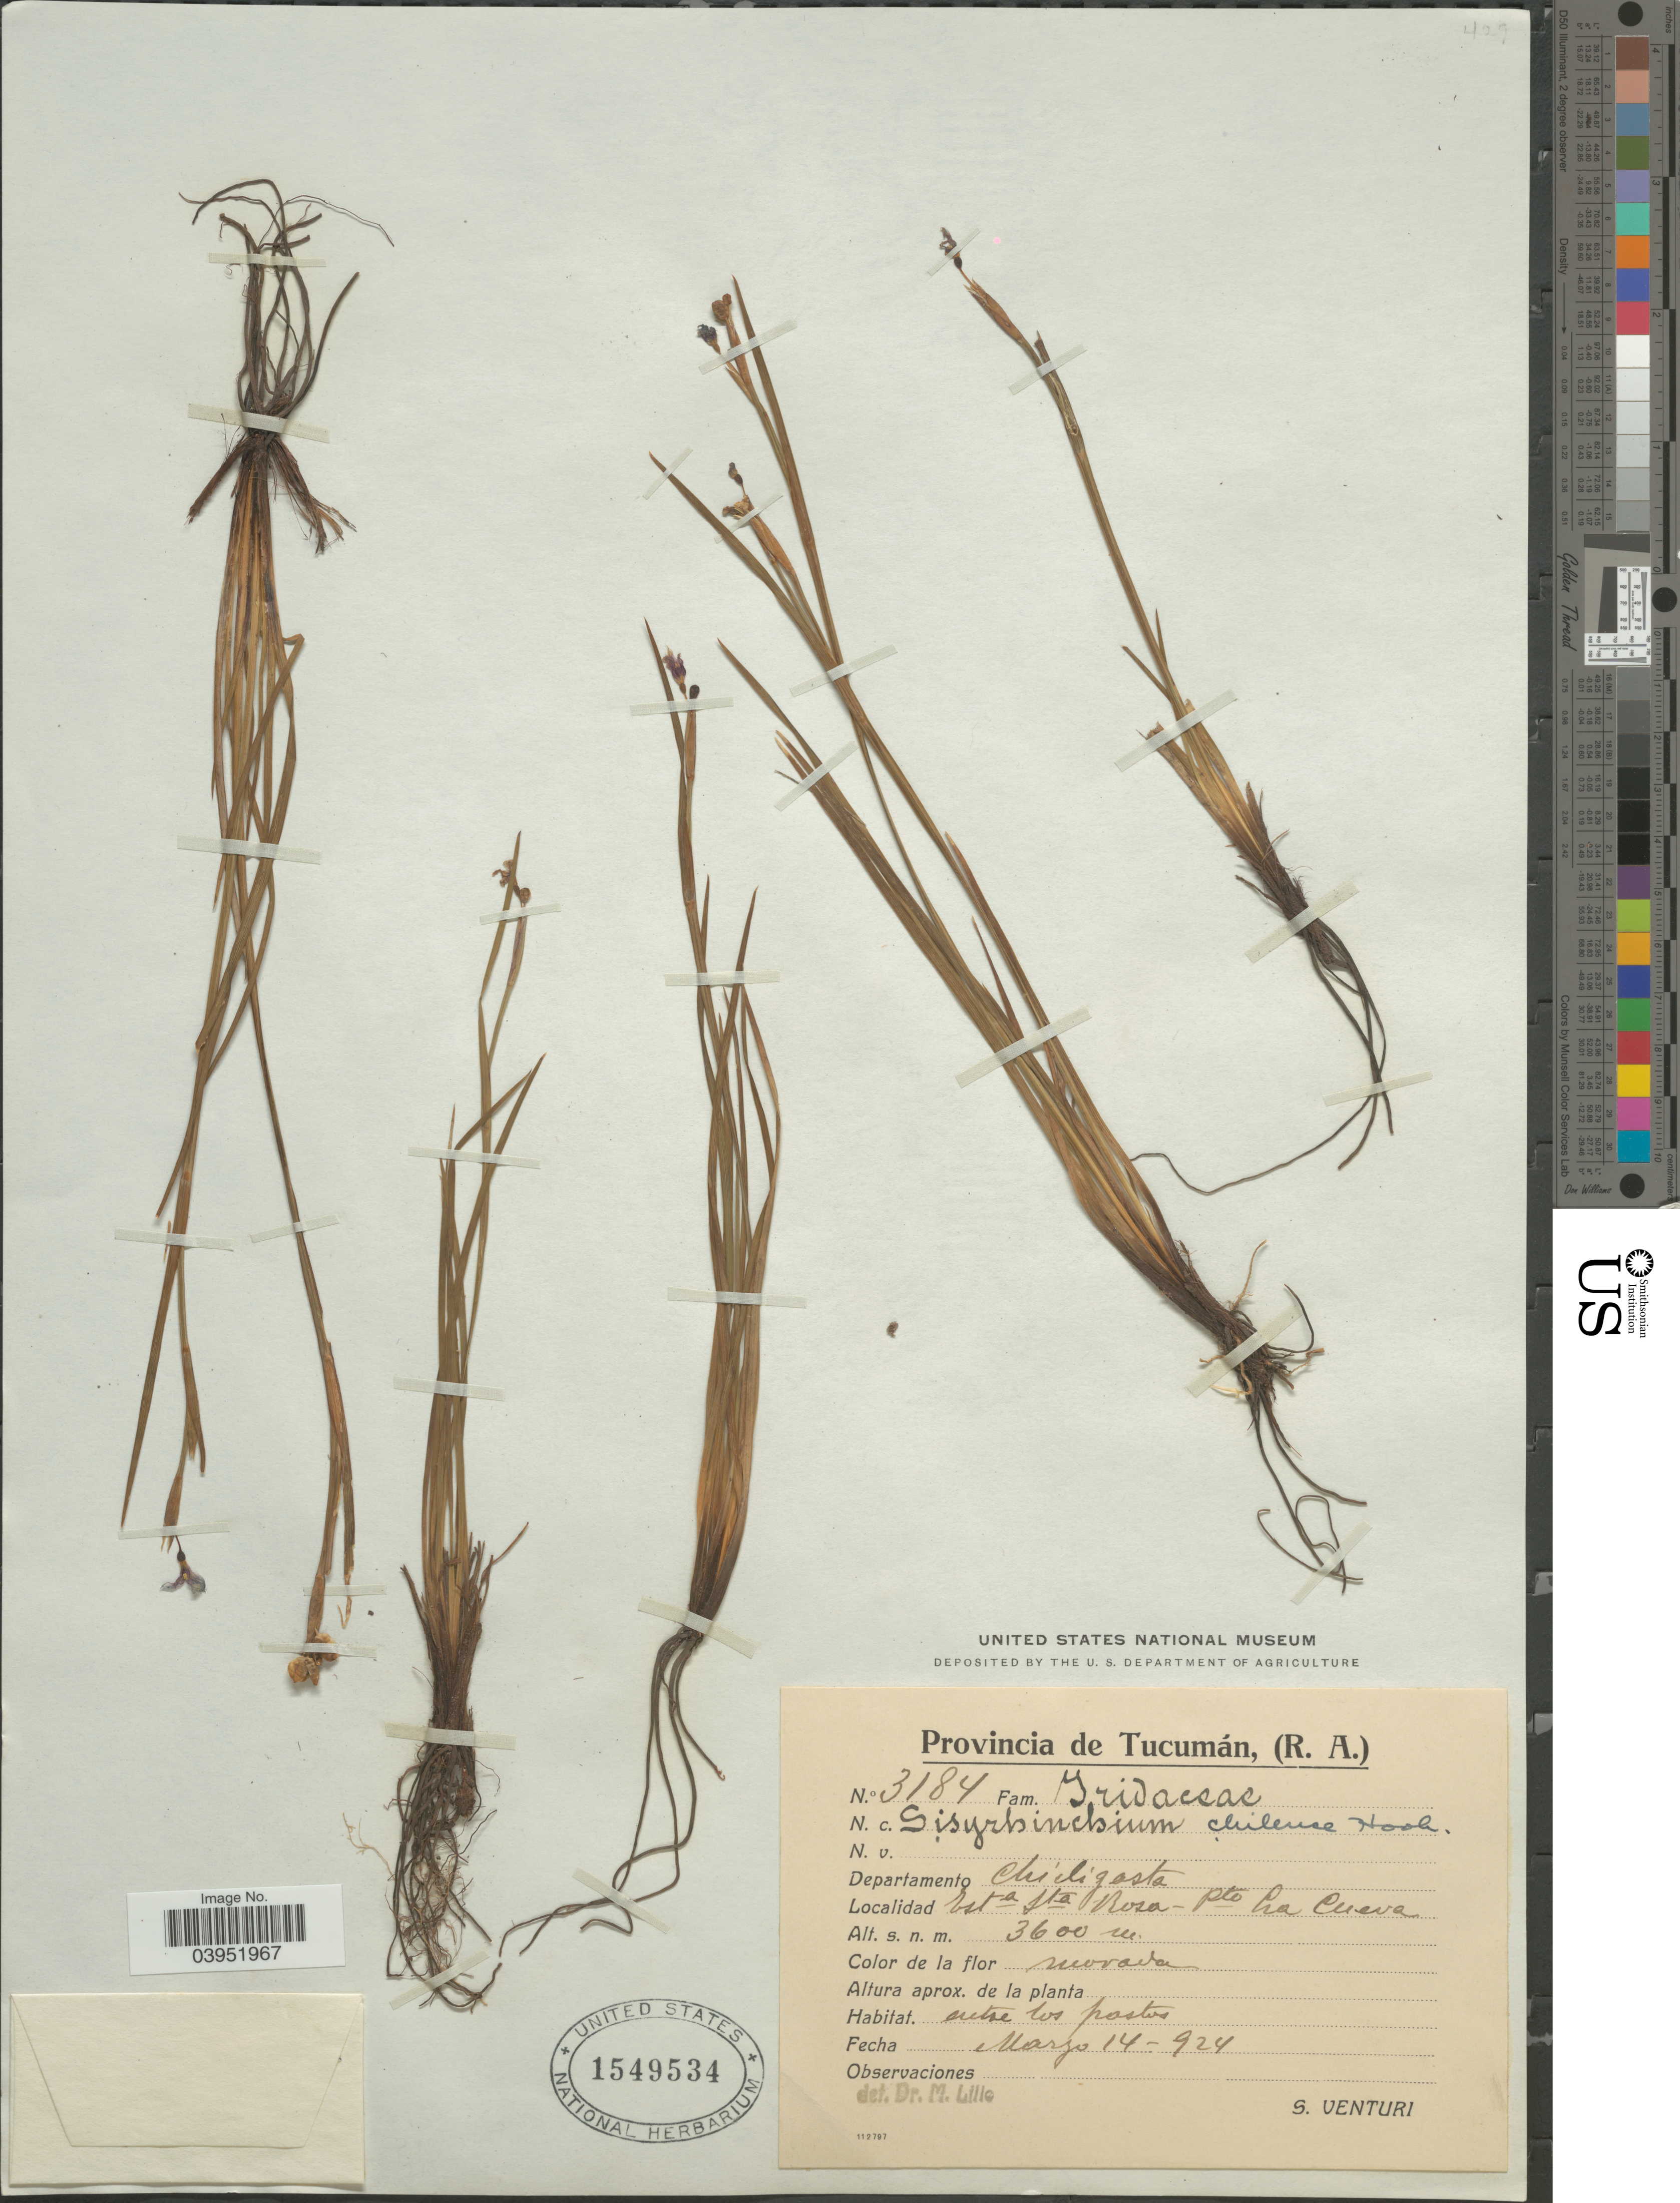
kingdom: Plantae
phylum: Tracheophyta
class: Liliopsida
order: Asparagales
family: Iridaceae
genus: Sisyrinchium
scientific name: Sisyrinchium chilense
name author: Hook.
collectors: S. Venturi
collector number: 3184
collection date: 1924-03-14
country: Argentina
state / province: Tucuman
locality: Departamento Chicligasta. Esta Sta Rosa - Dto. La Cueva.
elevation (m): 3600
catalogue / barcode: US 1549534